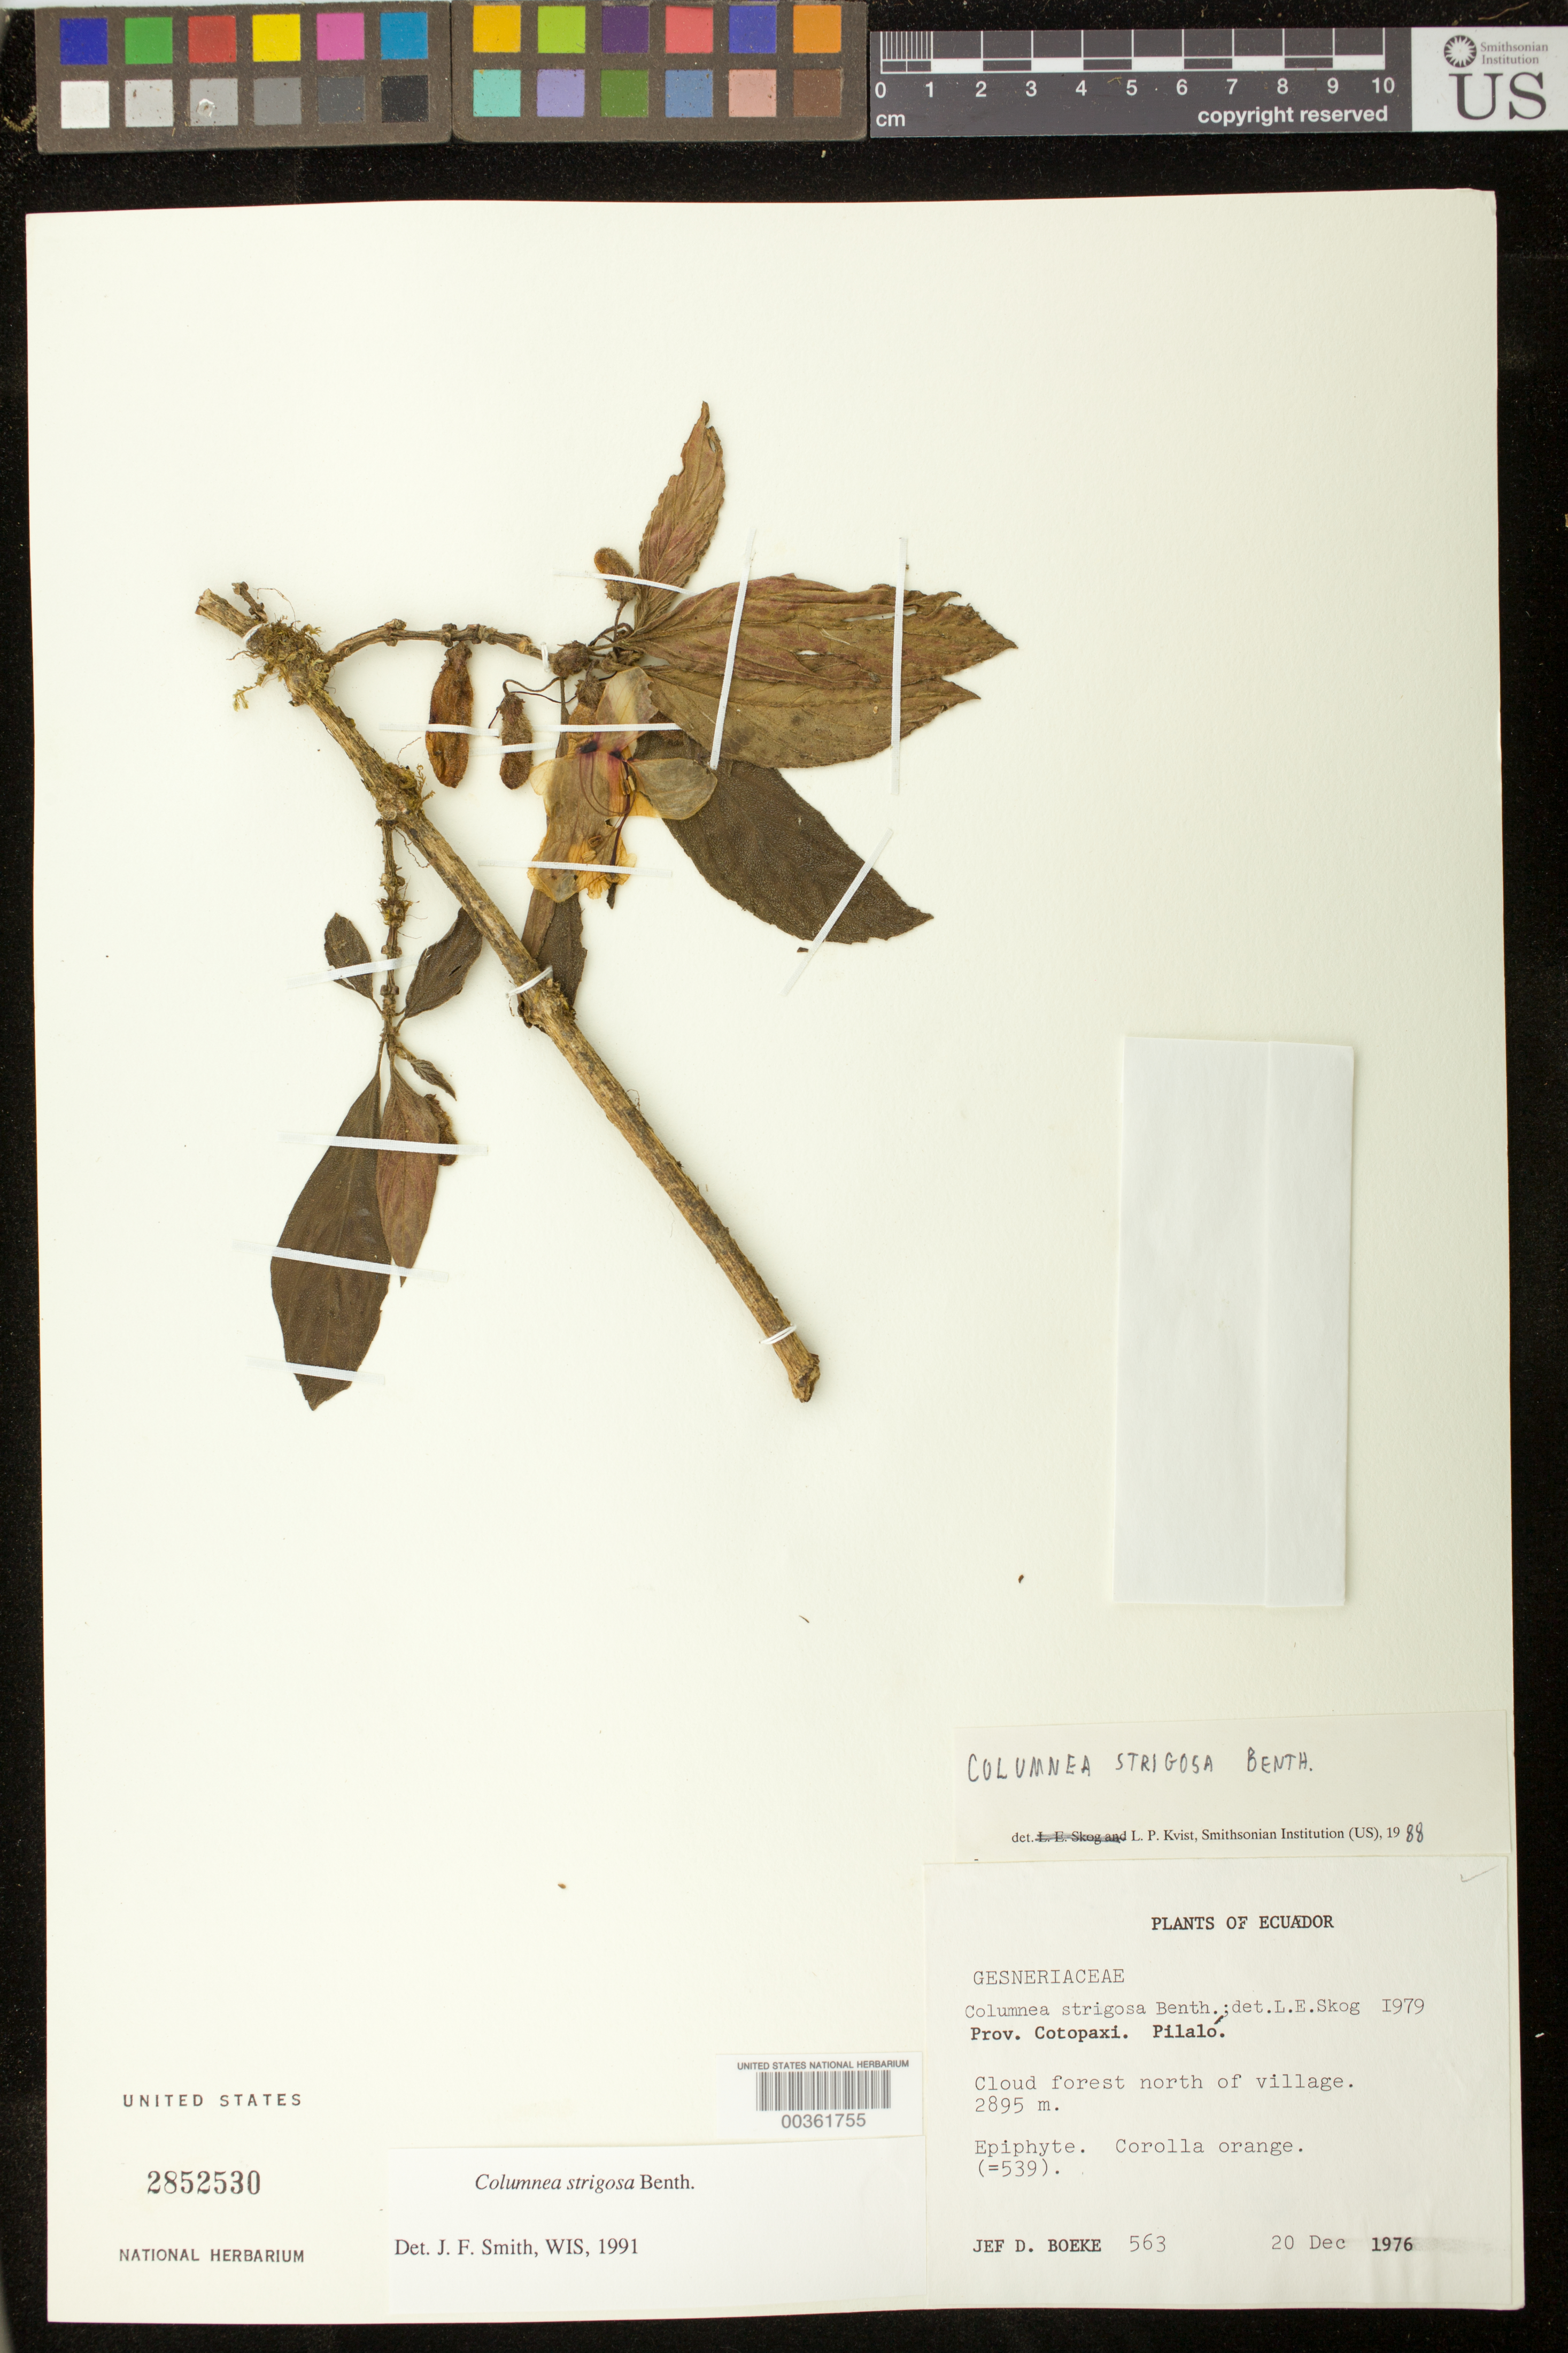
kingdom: Plantae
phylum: Tracheophyta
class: Magnoliopsida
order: Lamiales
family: Gesneriaceae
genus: Columnea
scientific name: Columnea strigosa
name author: Benth.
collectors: J. D. Boeke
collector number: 563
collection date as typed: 20 Dec 1976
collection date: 1976-12-20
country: Ecuador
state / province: Cotopaxi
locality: Pilalo, N of village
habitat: Cloud forest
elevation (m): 2895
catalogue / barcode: US 2852530